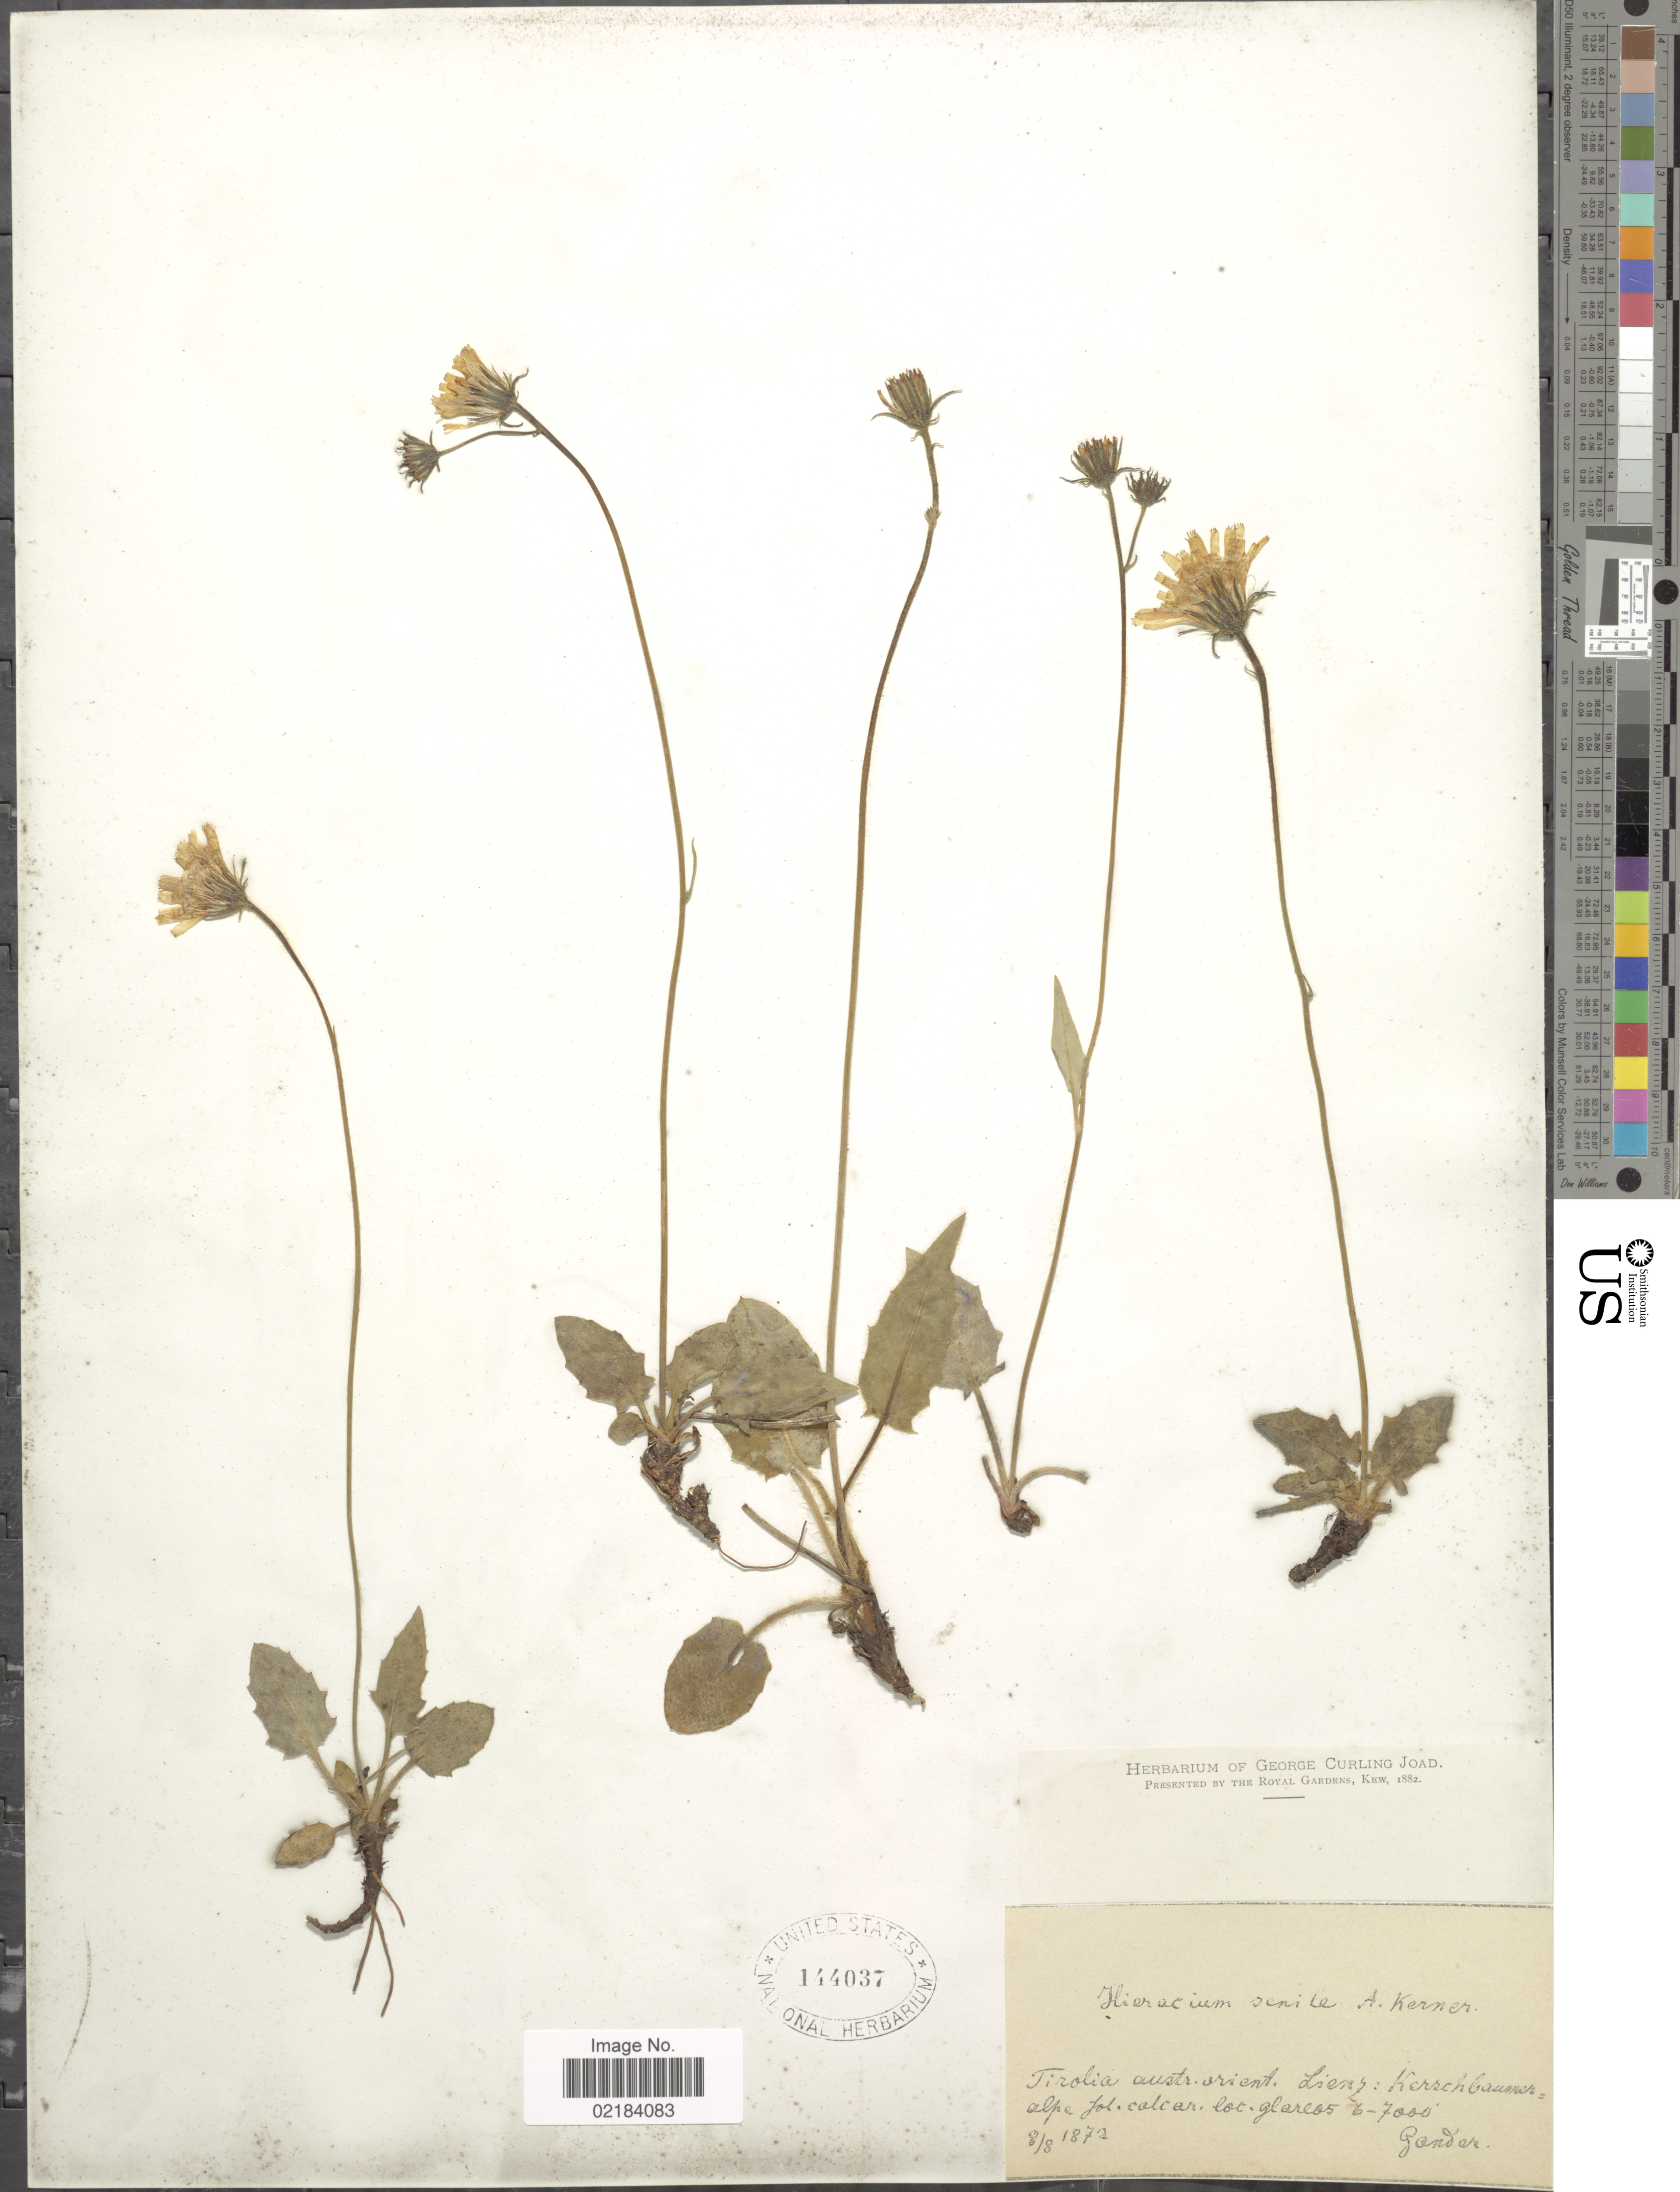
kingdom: Plantae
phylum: Tracheophyta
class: Magnoliopsida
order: Asterales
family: Asteraceae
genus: Hieracium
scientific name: Hieracium senile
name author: A. Kern.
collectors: -- Gander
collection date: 1872-08-08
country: Austria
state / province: Tirol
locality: Tirol austr orient. Lienz: Kerschbaumer alpe [illegible text]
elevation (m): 1829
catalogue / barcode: US 144037